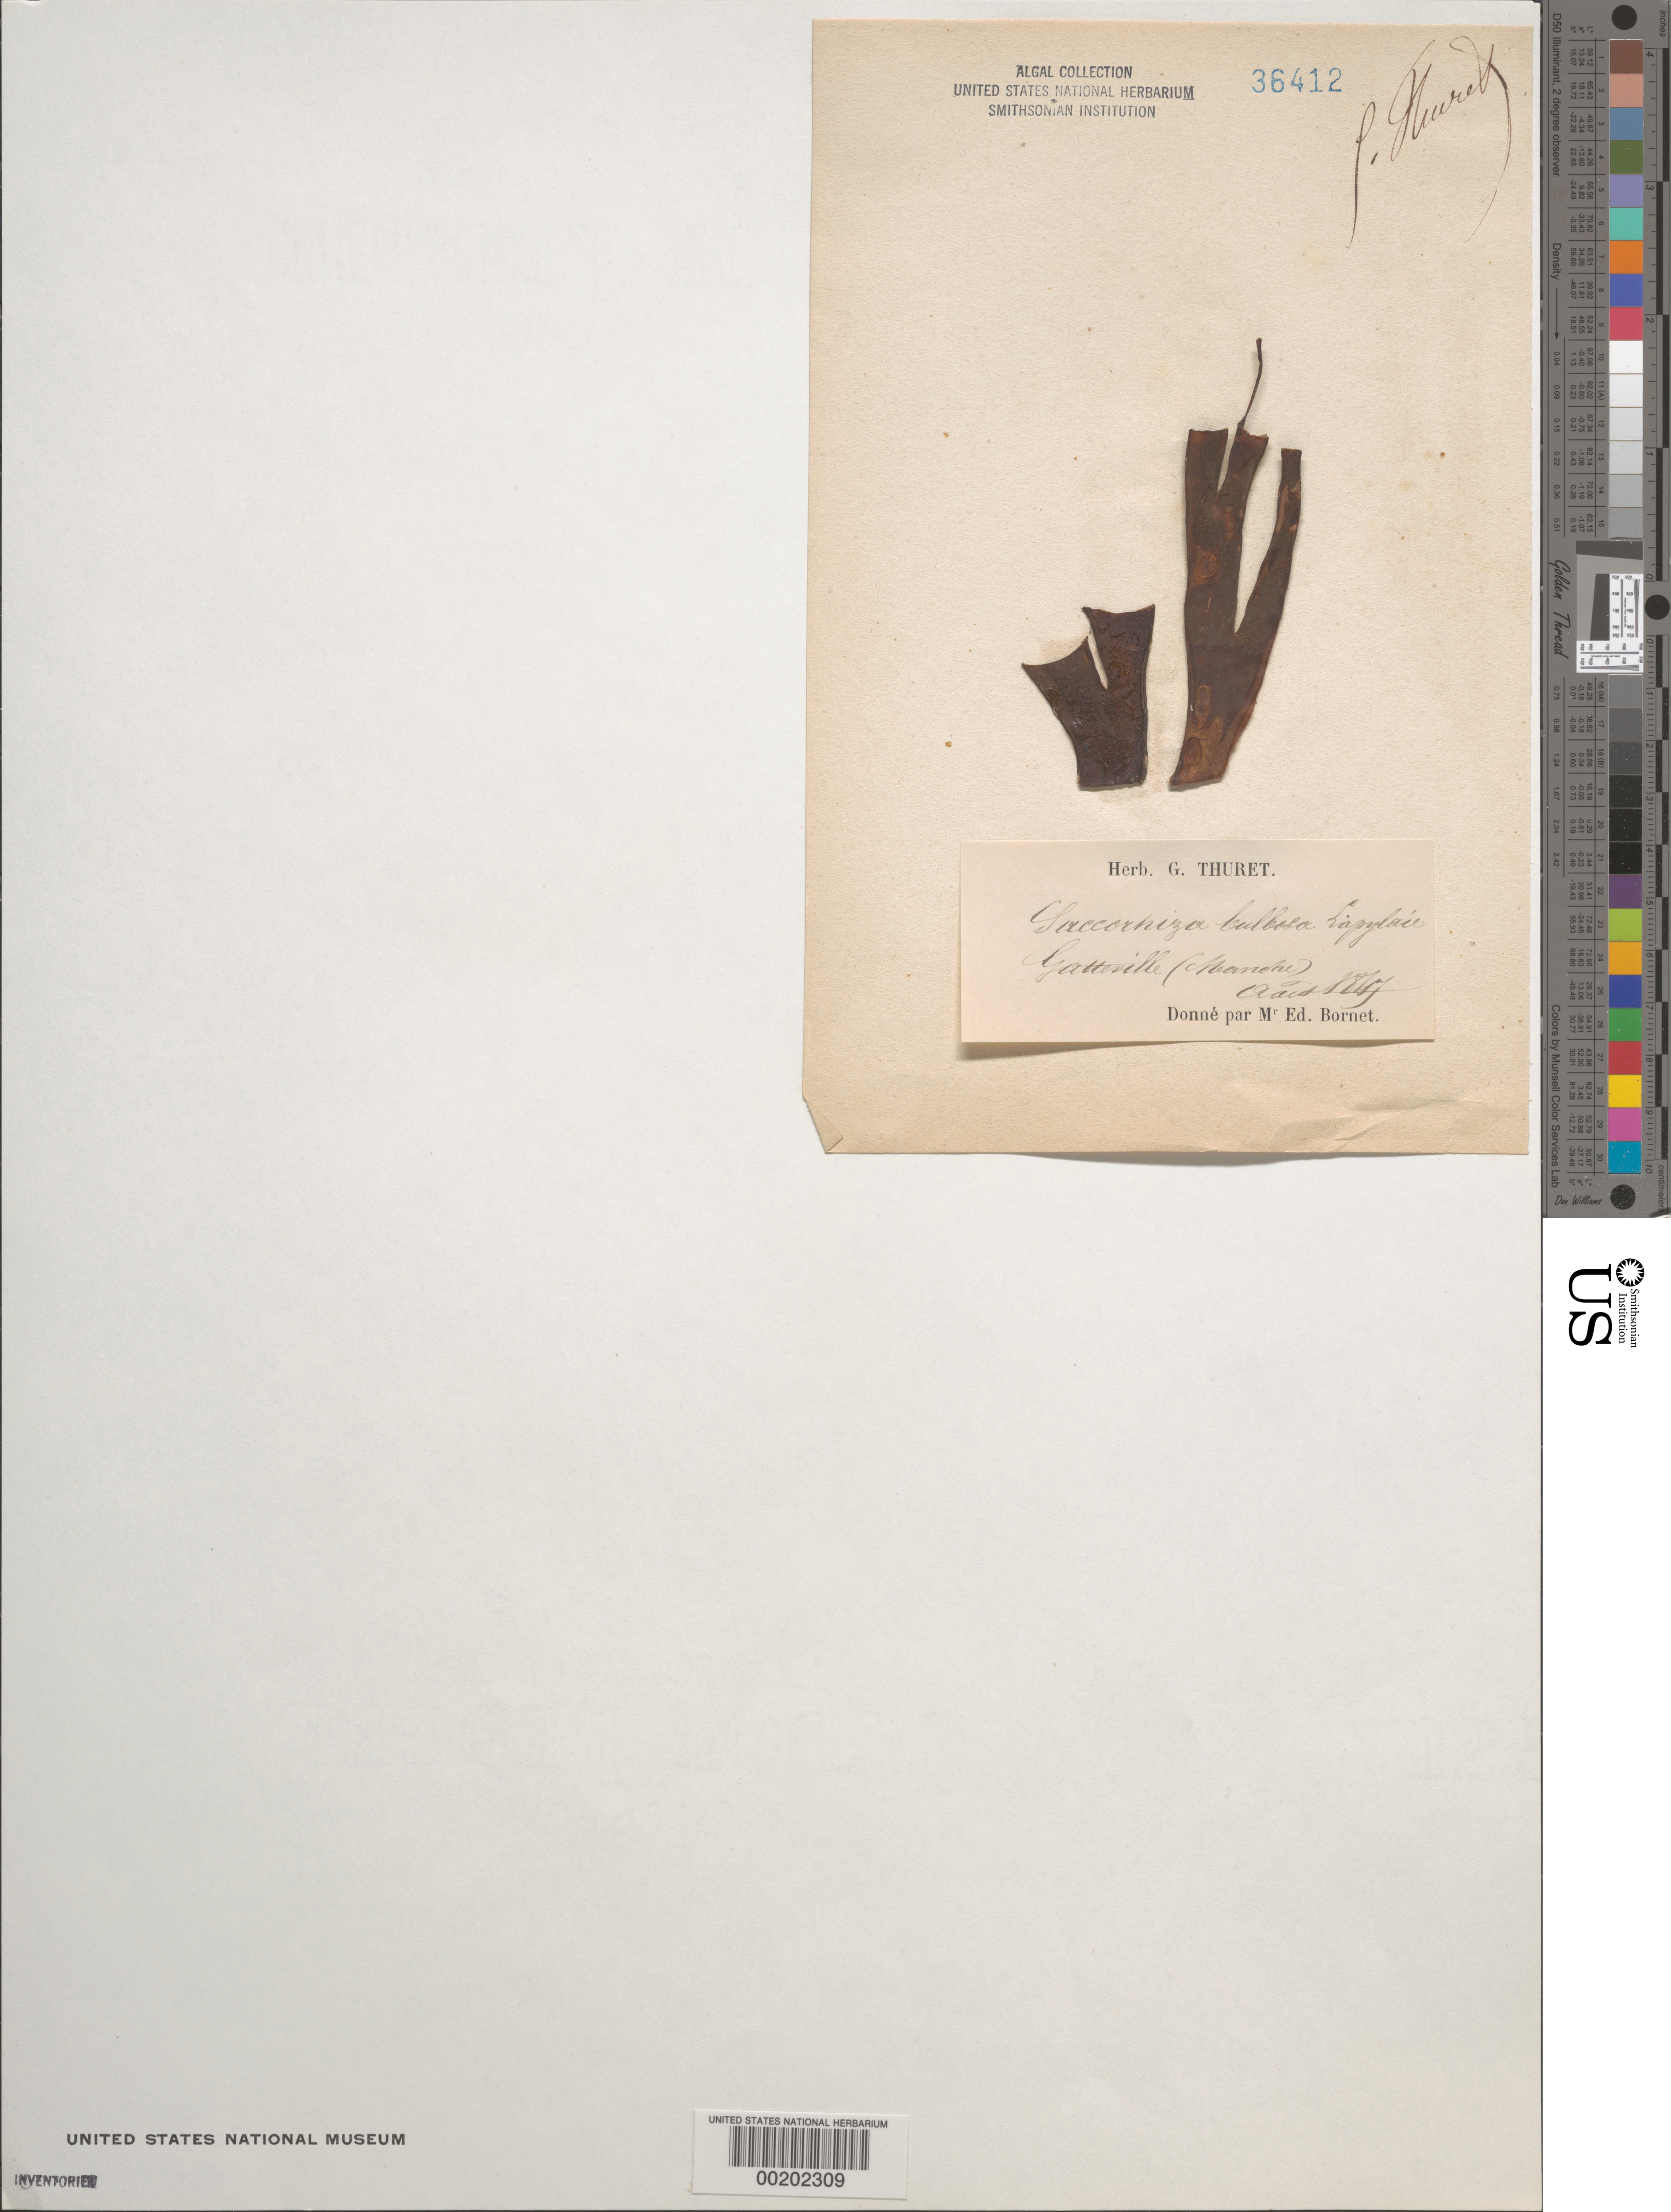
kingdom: Chromista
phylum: Foraminifera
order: Astrorhizida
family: Hyperamminidae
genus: Saccorhiza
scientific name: Saccorhiza polyschides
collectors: G. A. Thuret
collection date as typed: Aug 1847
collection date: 1847-08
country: France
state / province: Normandie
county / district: Manche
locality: Gatteville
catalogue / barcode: US 36412